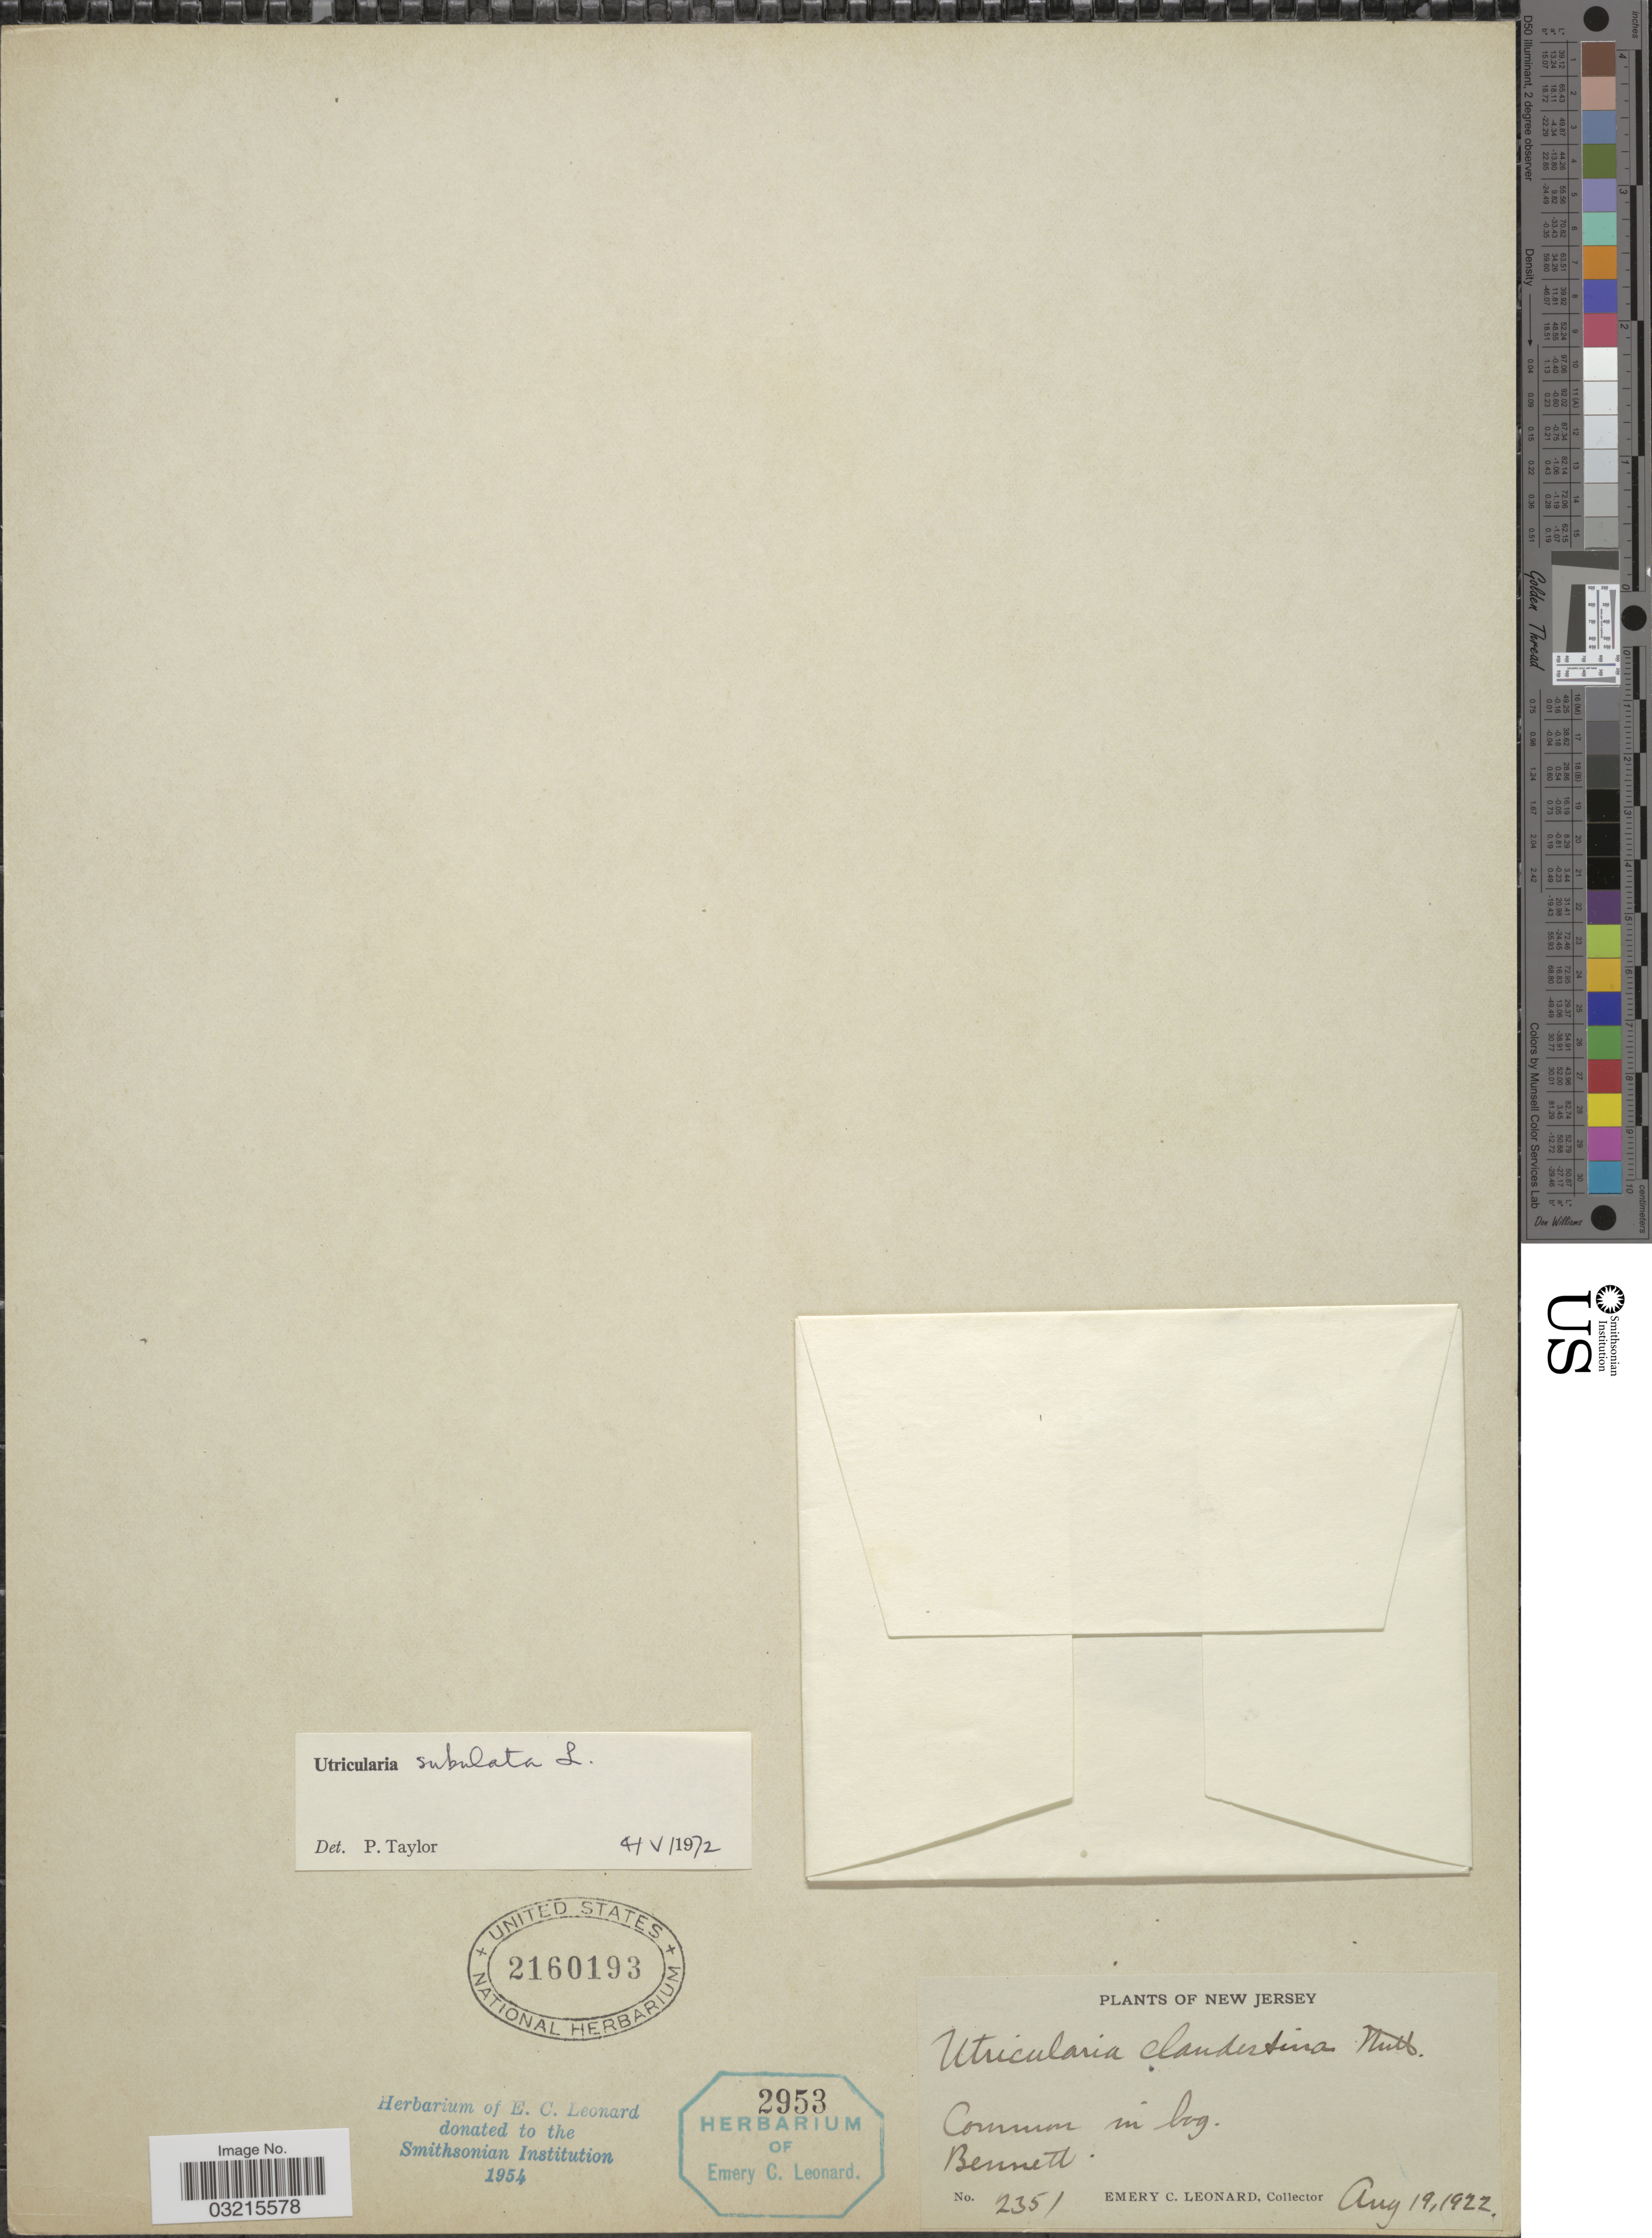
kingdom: Plantae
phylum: Tracheophyta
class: Magnoliopsida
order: Lamiales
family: Lentibulariaceae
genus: Utricularia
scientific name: Utricularia subulata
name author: L.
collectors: E. C. Leonard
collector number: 2351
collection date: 1922-08-19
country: United States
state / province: New Jersey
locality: Bennett.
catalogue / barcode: US 2160193